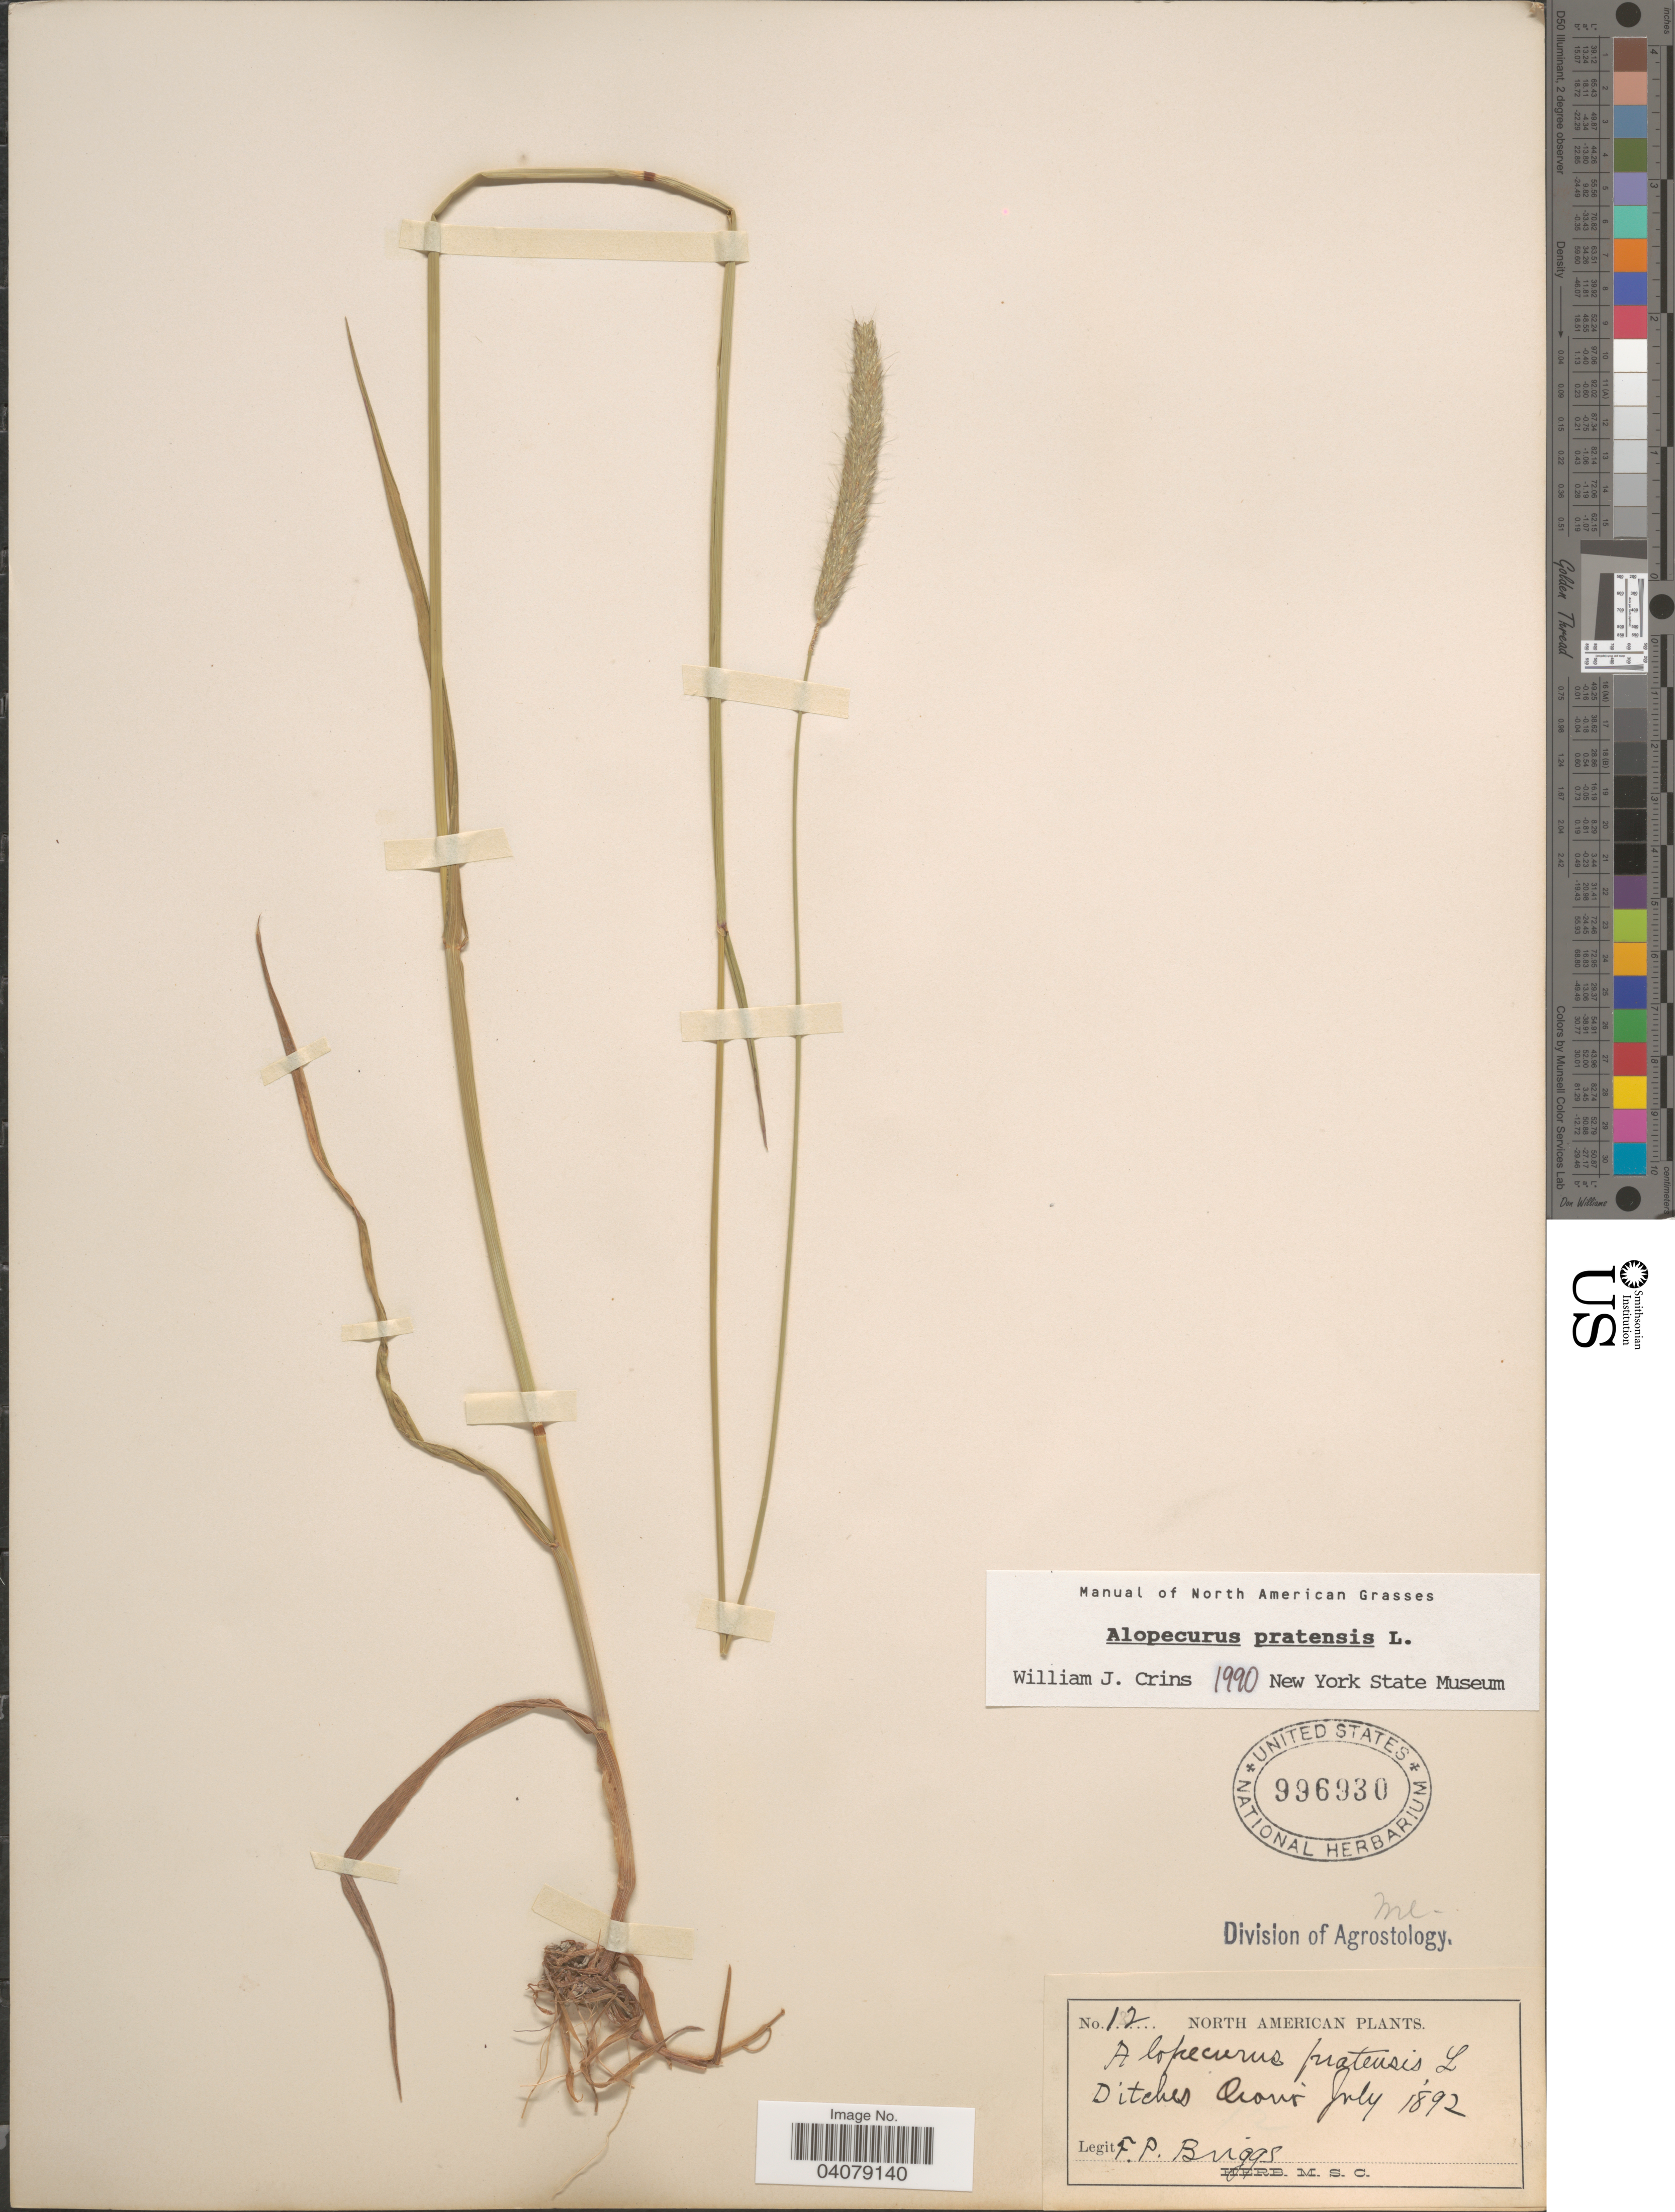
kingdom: Plantae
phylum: Tracheophyta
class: Liliopsida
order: Poales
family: Poaceae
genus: Alopecurus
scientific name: Alopecurus pratensis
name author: L.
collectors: F. Briggs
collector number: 12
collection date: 1892-07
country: United States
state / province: Maine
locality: North American. Ditches Orono.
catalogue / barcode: US 996930